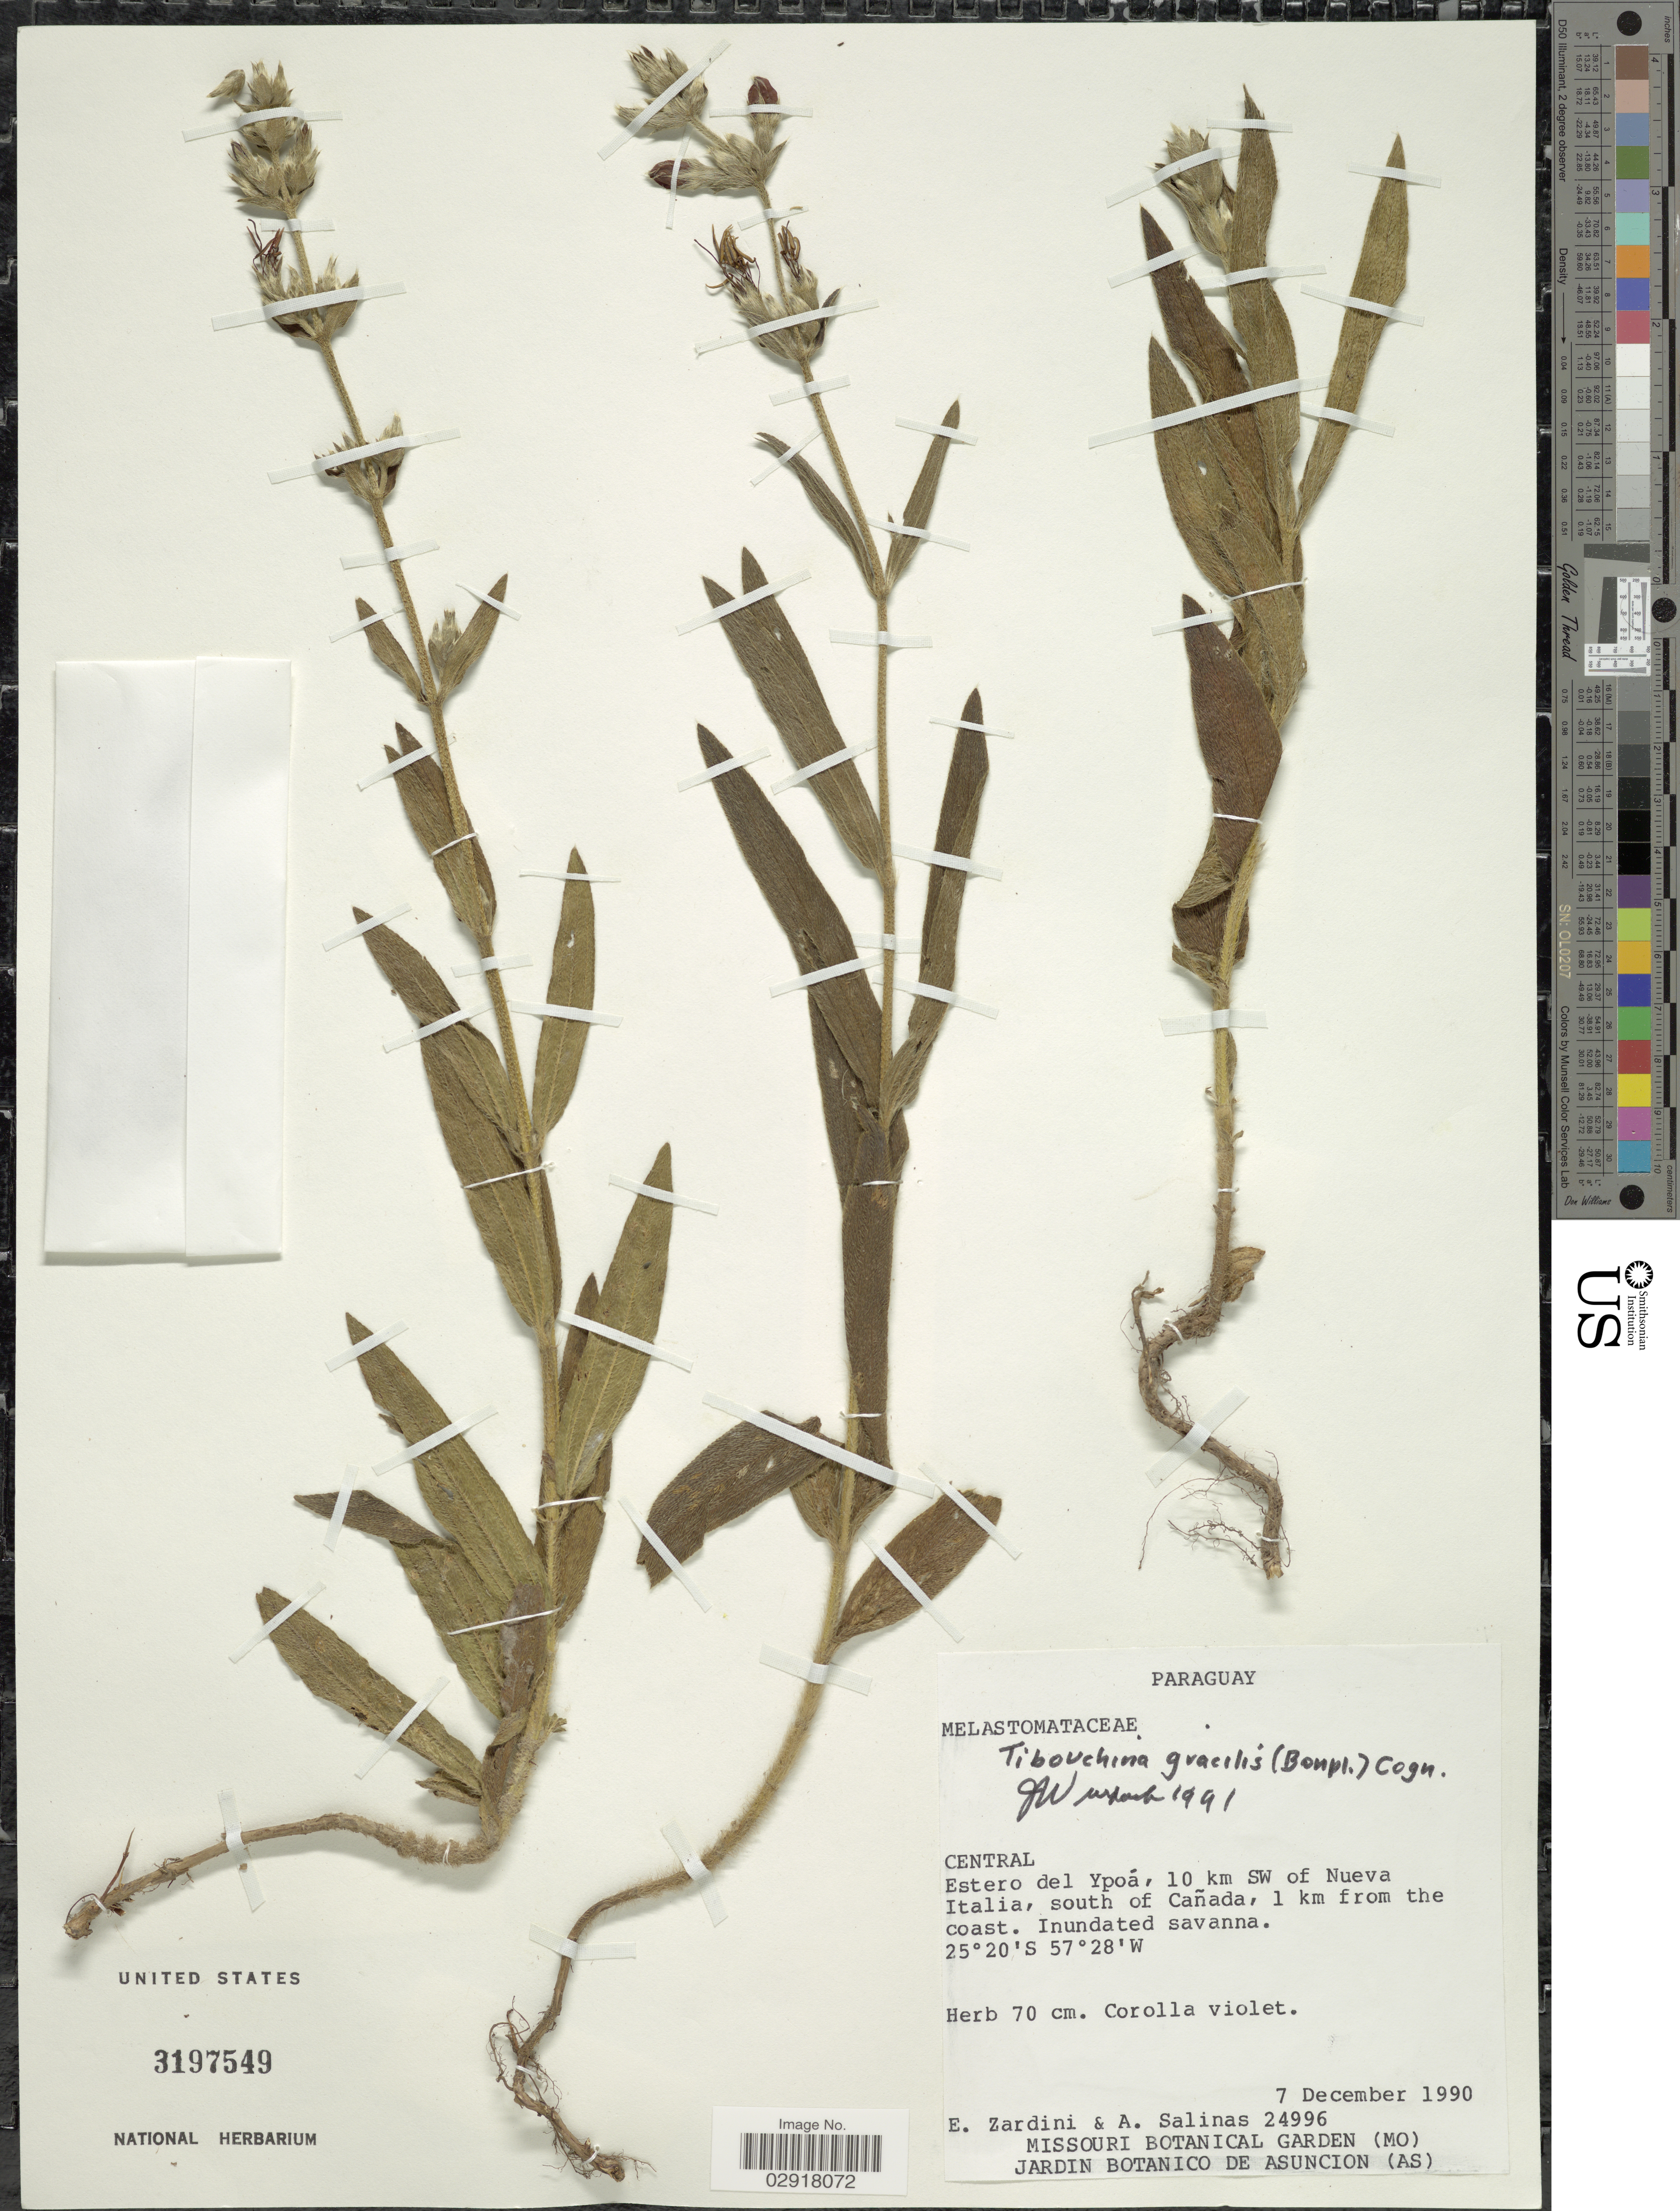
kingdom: Plantae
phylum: Tracheophyta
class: Magnoliopsida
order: Myrtales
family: Melastomataceae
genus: Chaetogastra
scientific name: Chaetogastra gracilis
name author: (Bonpl.) DC.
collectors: E. Zardini & A. Salinas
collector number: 24996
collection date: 1990-12-07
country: Paraguay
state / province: Central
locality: Estero del Ypoá, 10 km SW of Nueva Italia, south of Cañada, 1 km from the coast.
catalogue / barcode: US 3197549